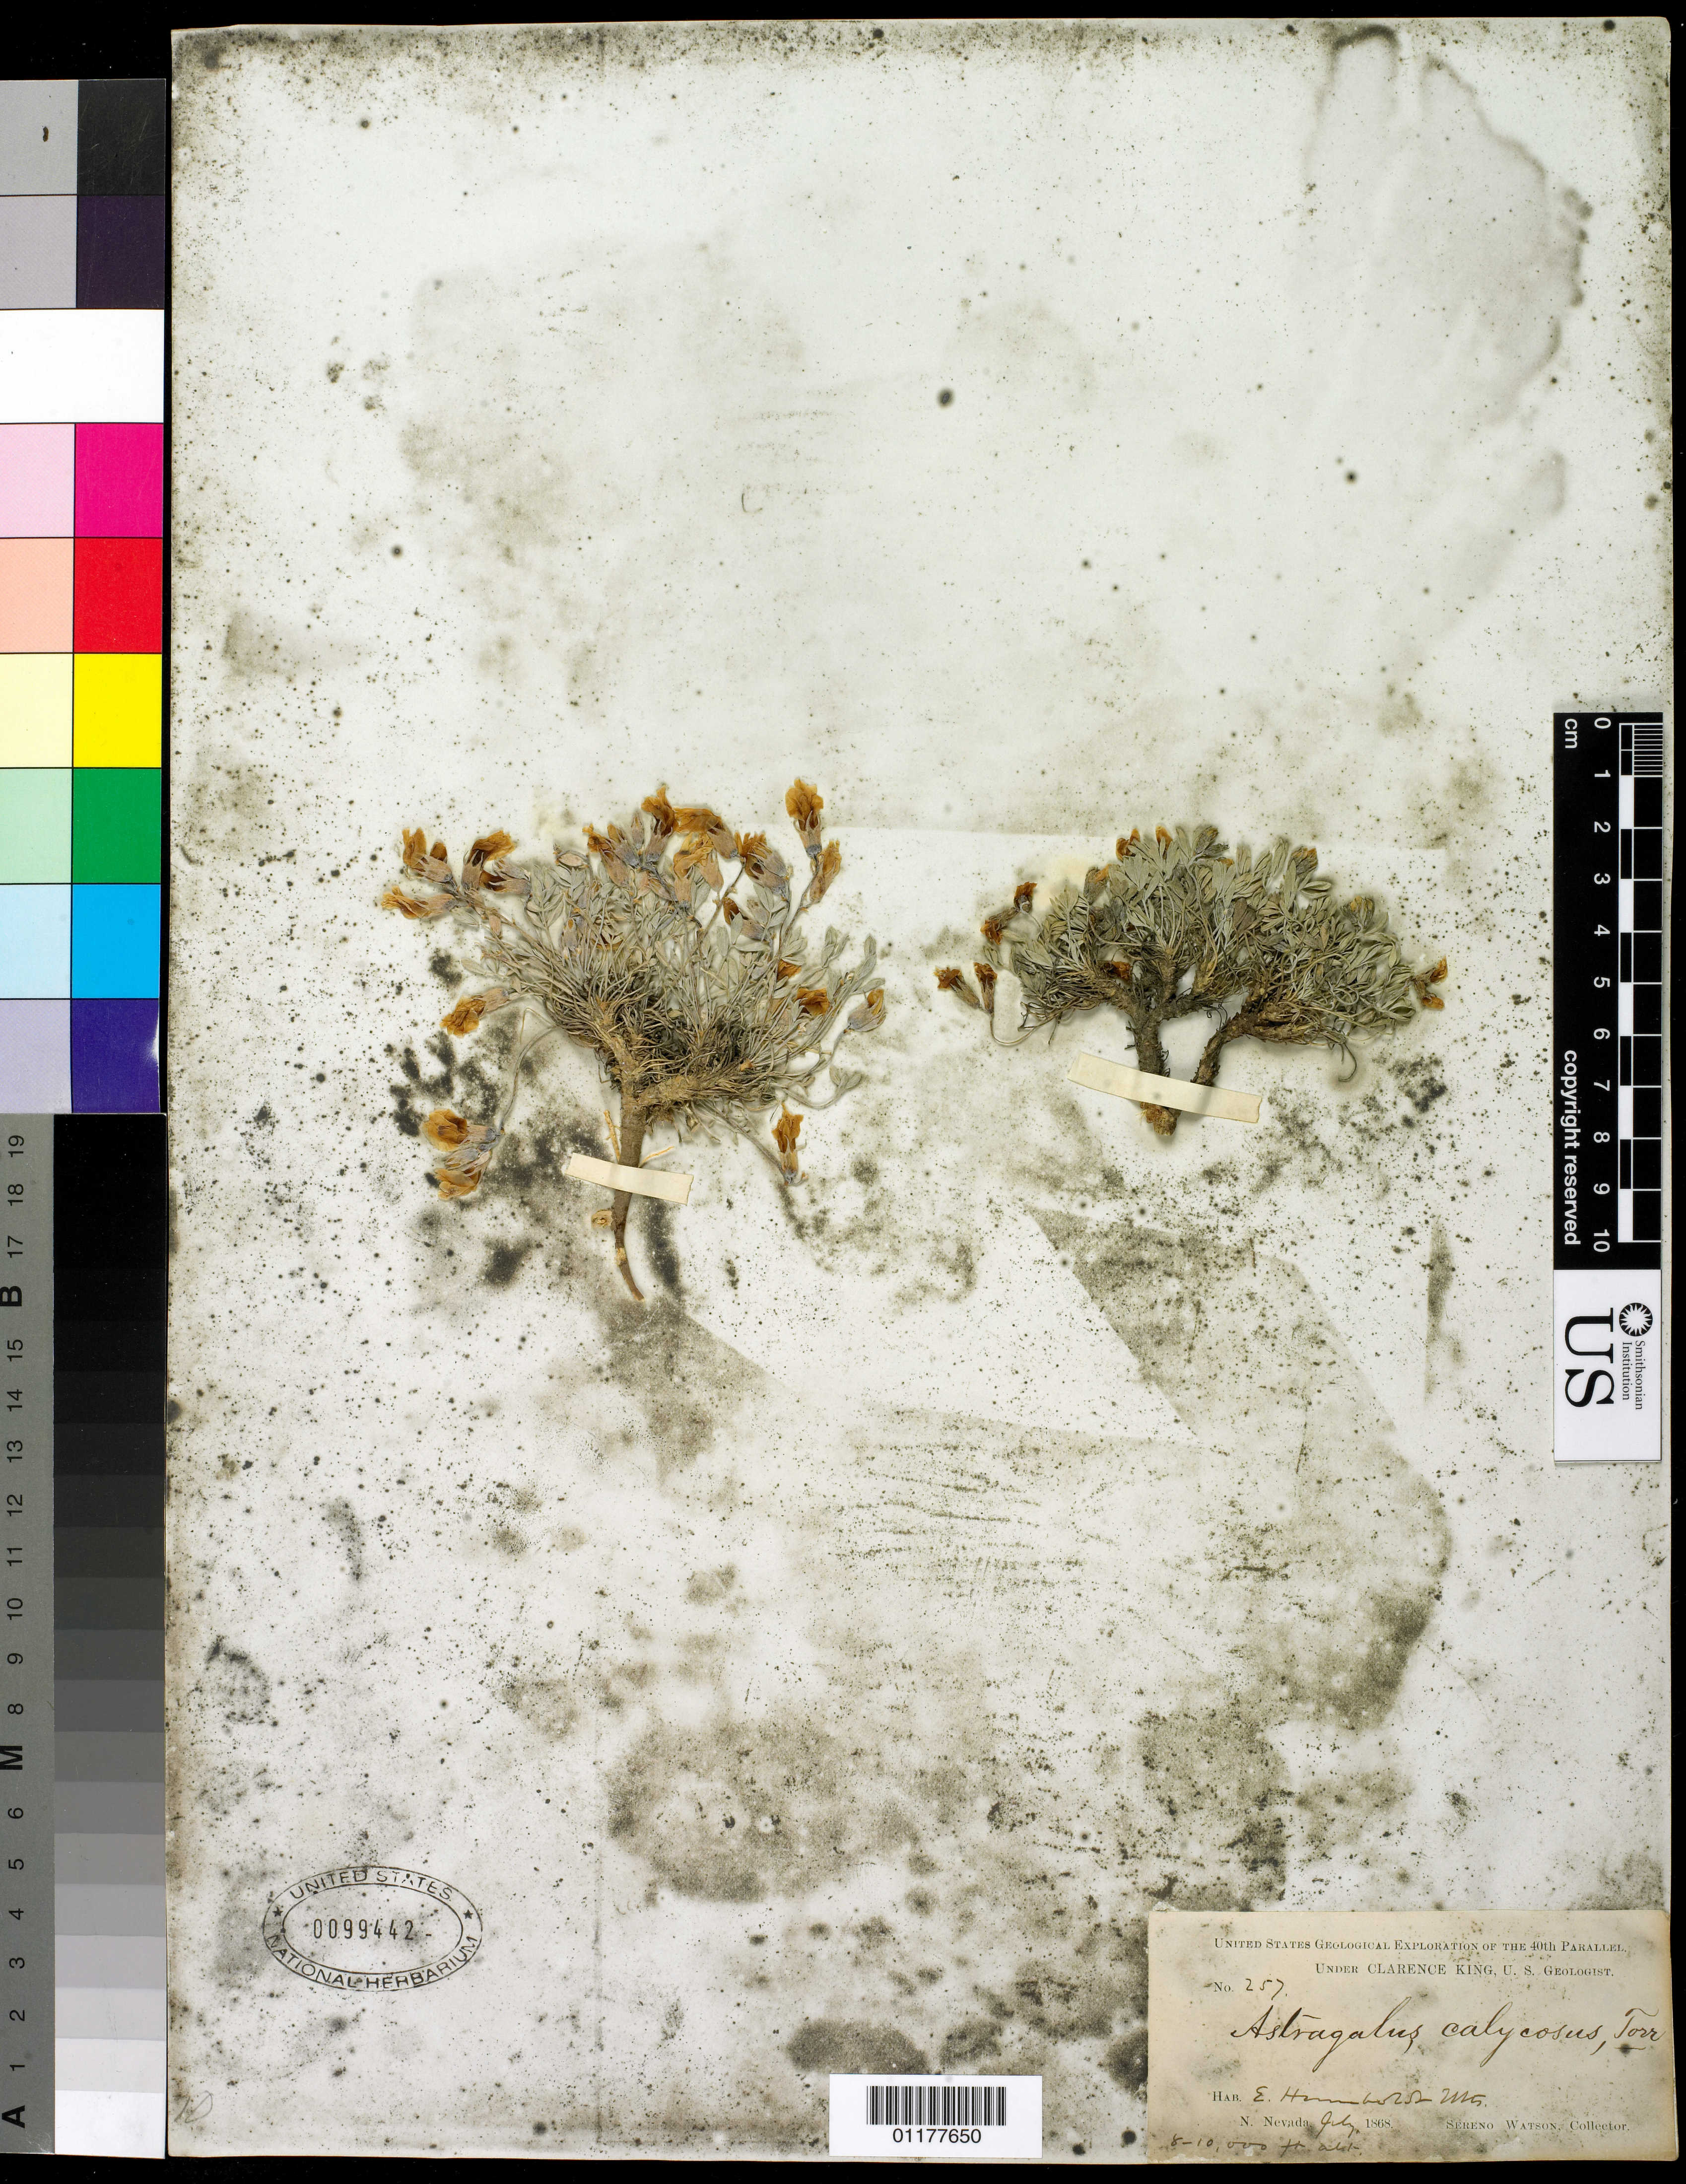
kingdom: Plantae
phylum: Tracheophyta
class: Magnoliopsida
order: Fabales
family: Fabaceae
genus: Astragalus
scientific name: Astragalus calycosus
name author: Torr. ex S. Watson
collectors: S. Watson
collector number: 257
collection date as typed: Jul1868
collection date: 1868-07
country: United States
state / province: Nevada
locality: E. Humboldt Mts.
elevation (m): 2438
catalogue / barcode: US 99442